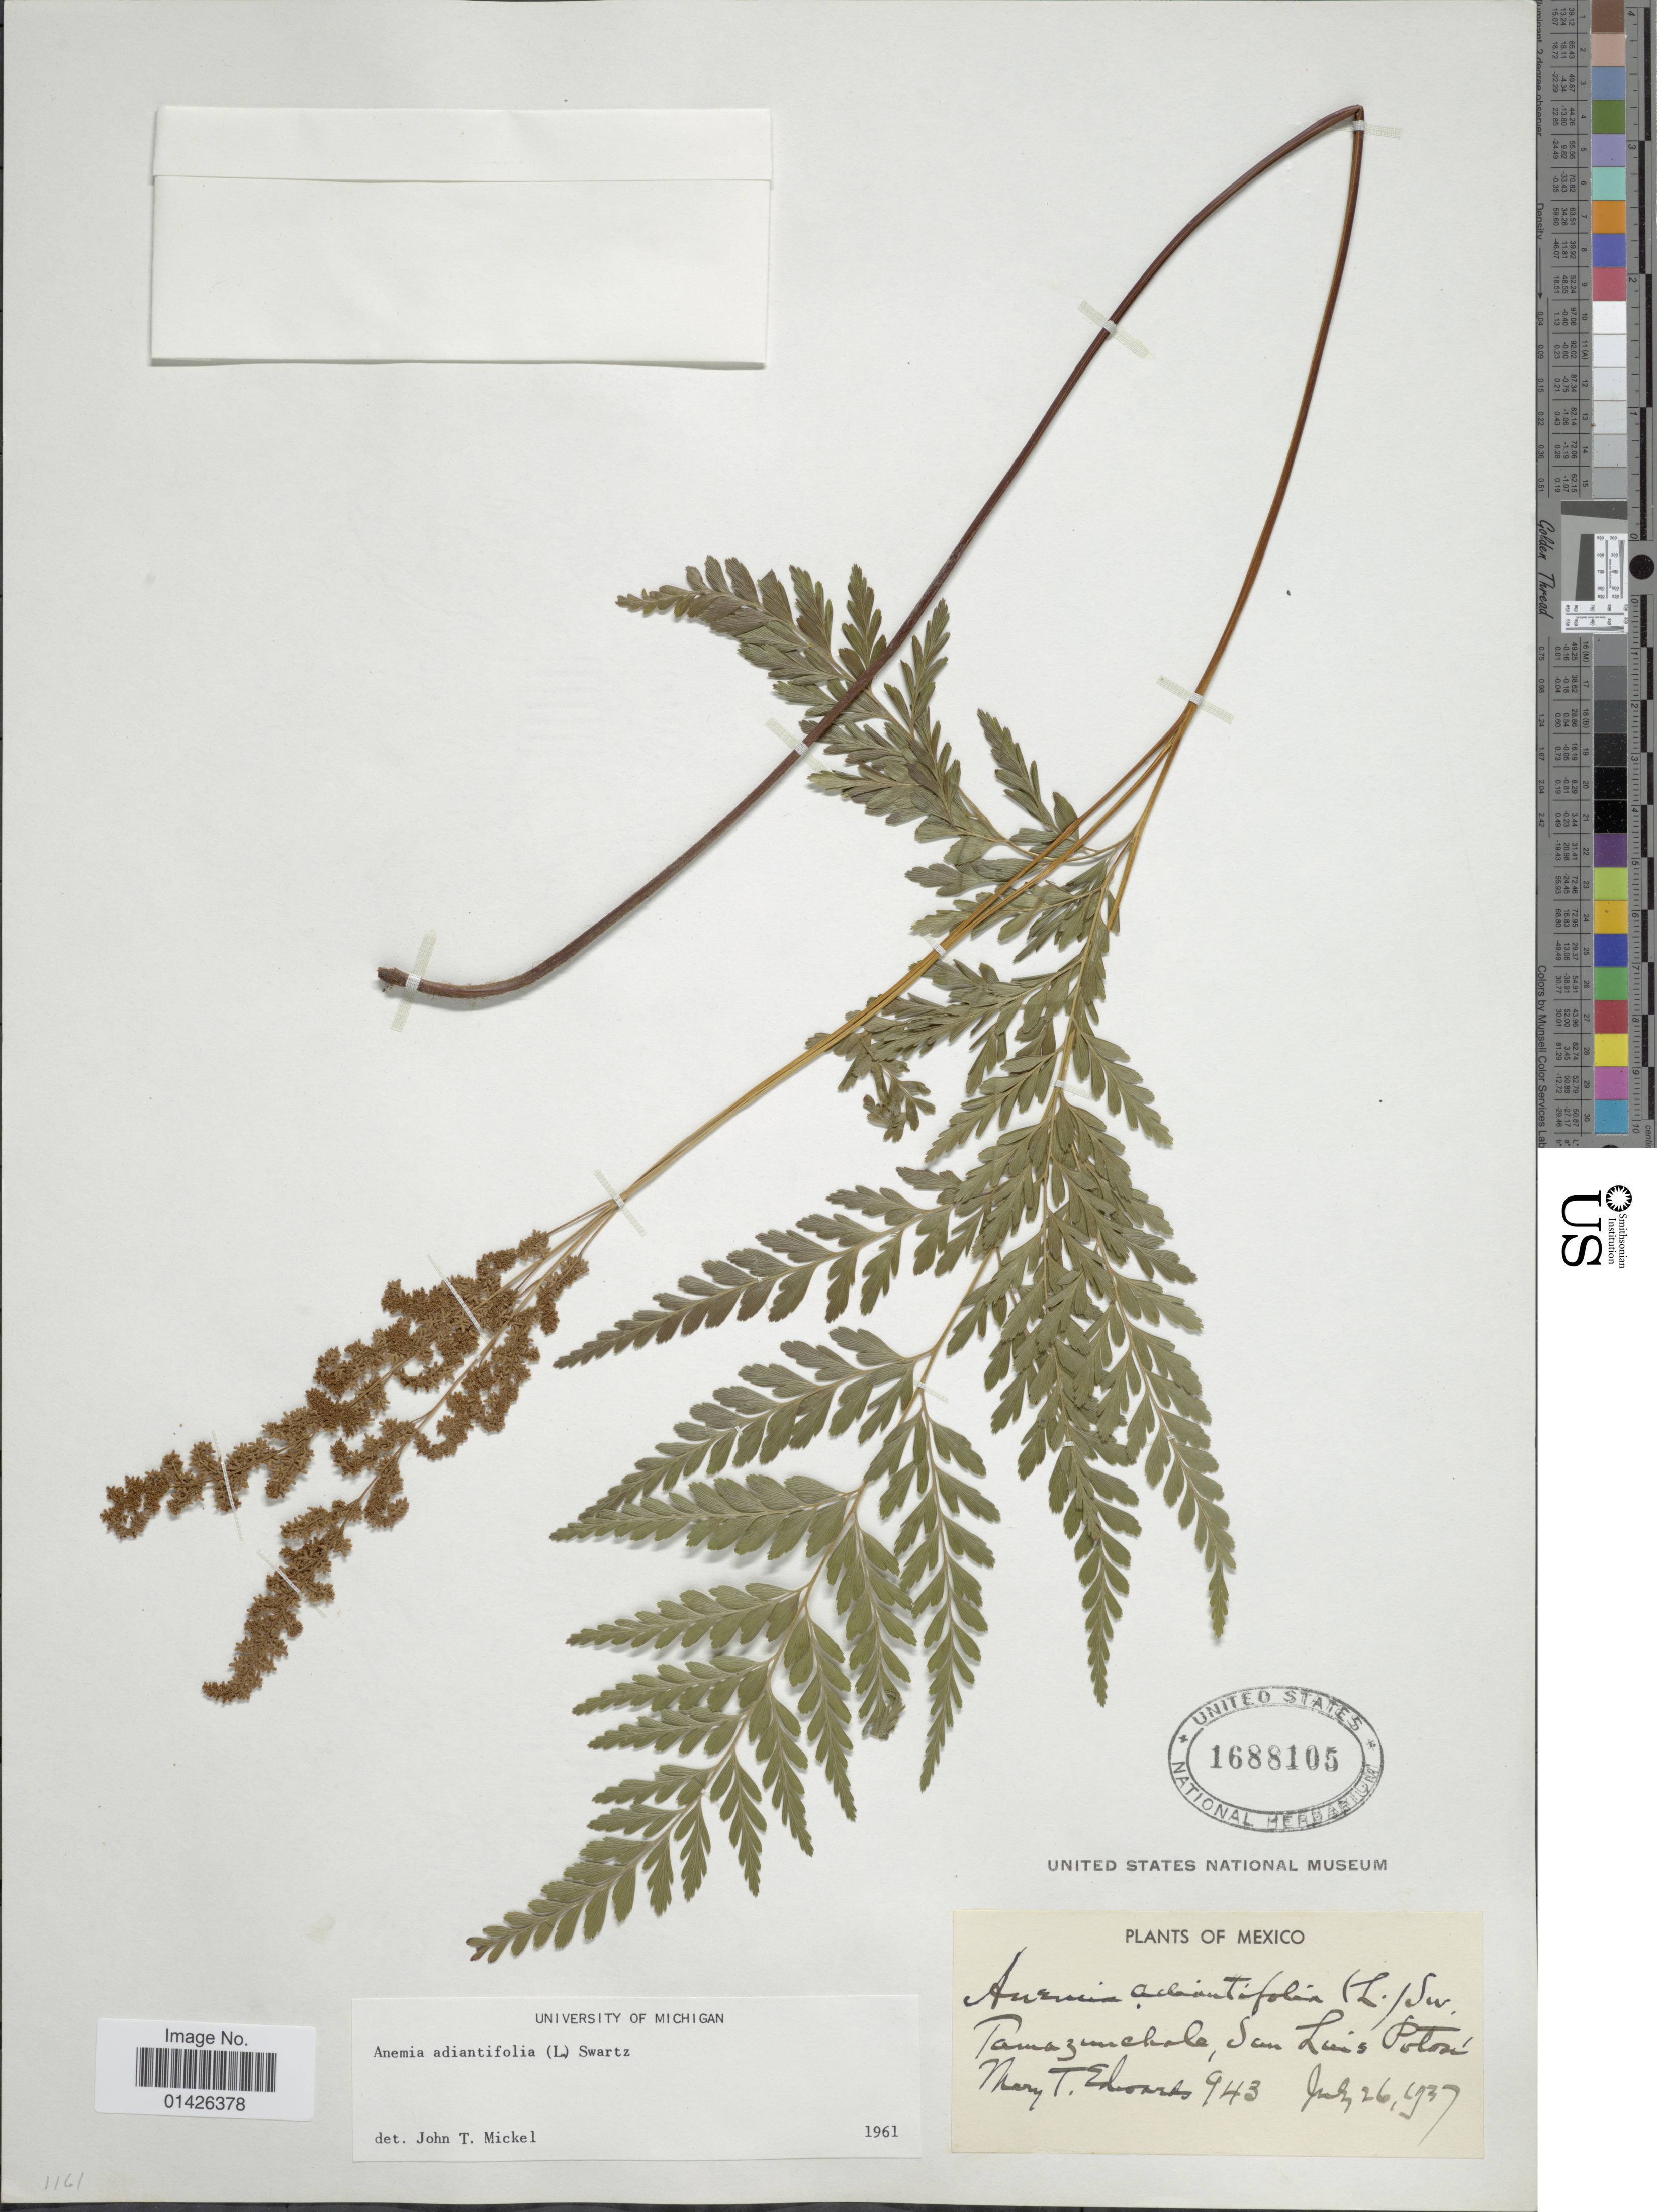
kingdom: Plantae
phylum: Tracheophyta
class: Polypodiopsida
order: Schizaeales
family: Anemiaceae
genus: Anemia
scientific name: Anemia adiantifolia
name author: (L.) Sw.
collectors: M. Edwards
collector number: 943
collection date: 1937-07-26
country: Mexico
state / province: San Luis Potosí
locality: Tamazunchale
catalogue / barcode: US 1688105